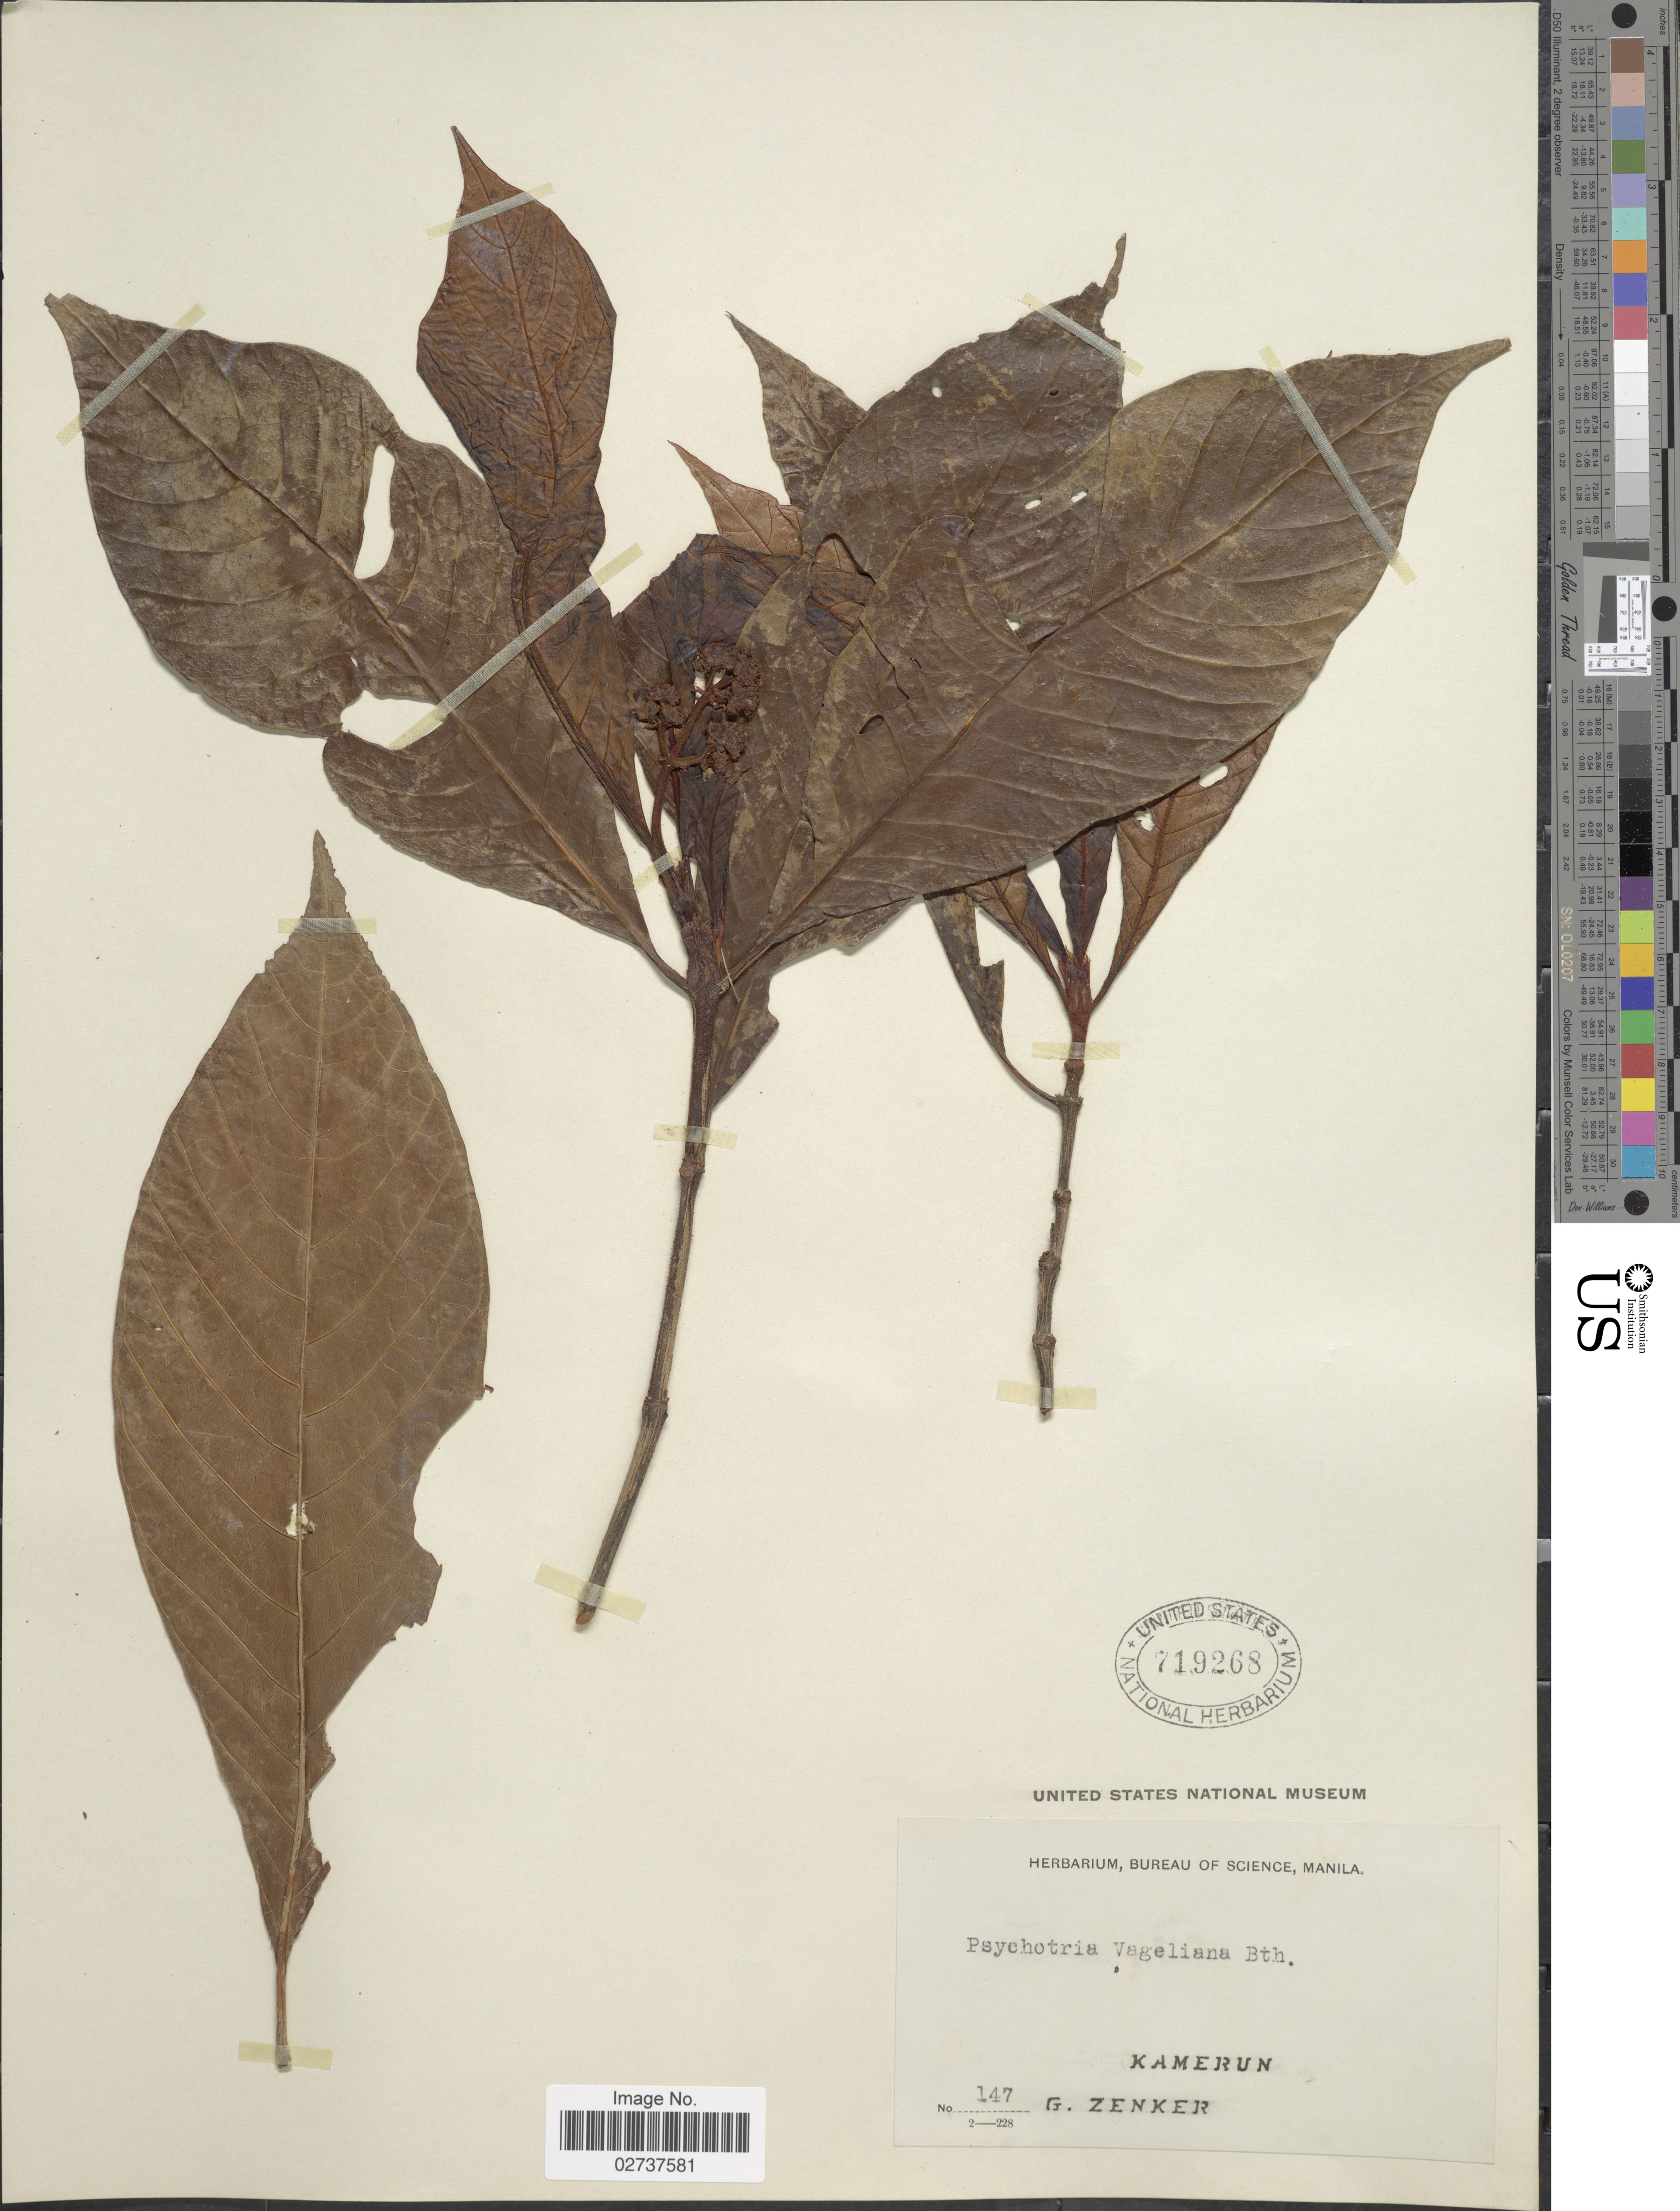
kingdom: Plantae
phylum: Tracheophyta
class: Magnoliopsida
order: Gentianales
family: Rubiaceae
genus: Psychotria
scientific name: Psychotria vogeliana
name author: Benth.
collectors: G. A. Zenker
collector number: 147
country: Cameroon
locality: Kamerun.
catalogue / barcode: US 719268